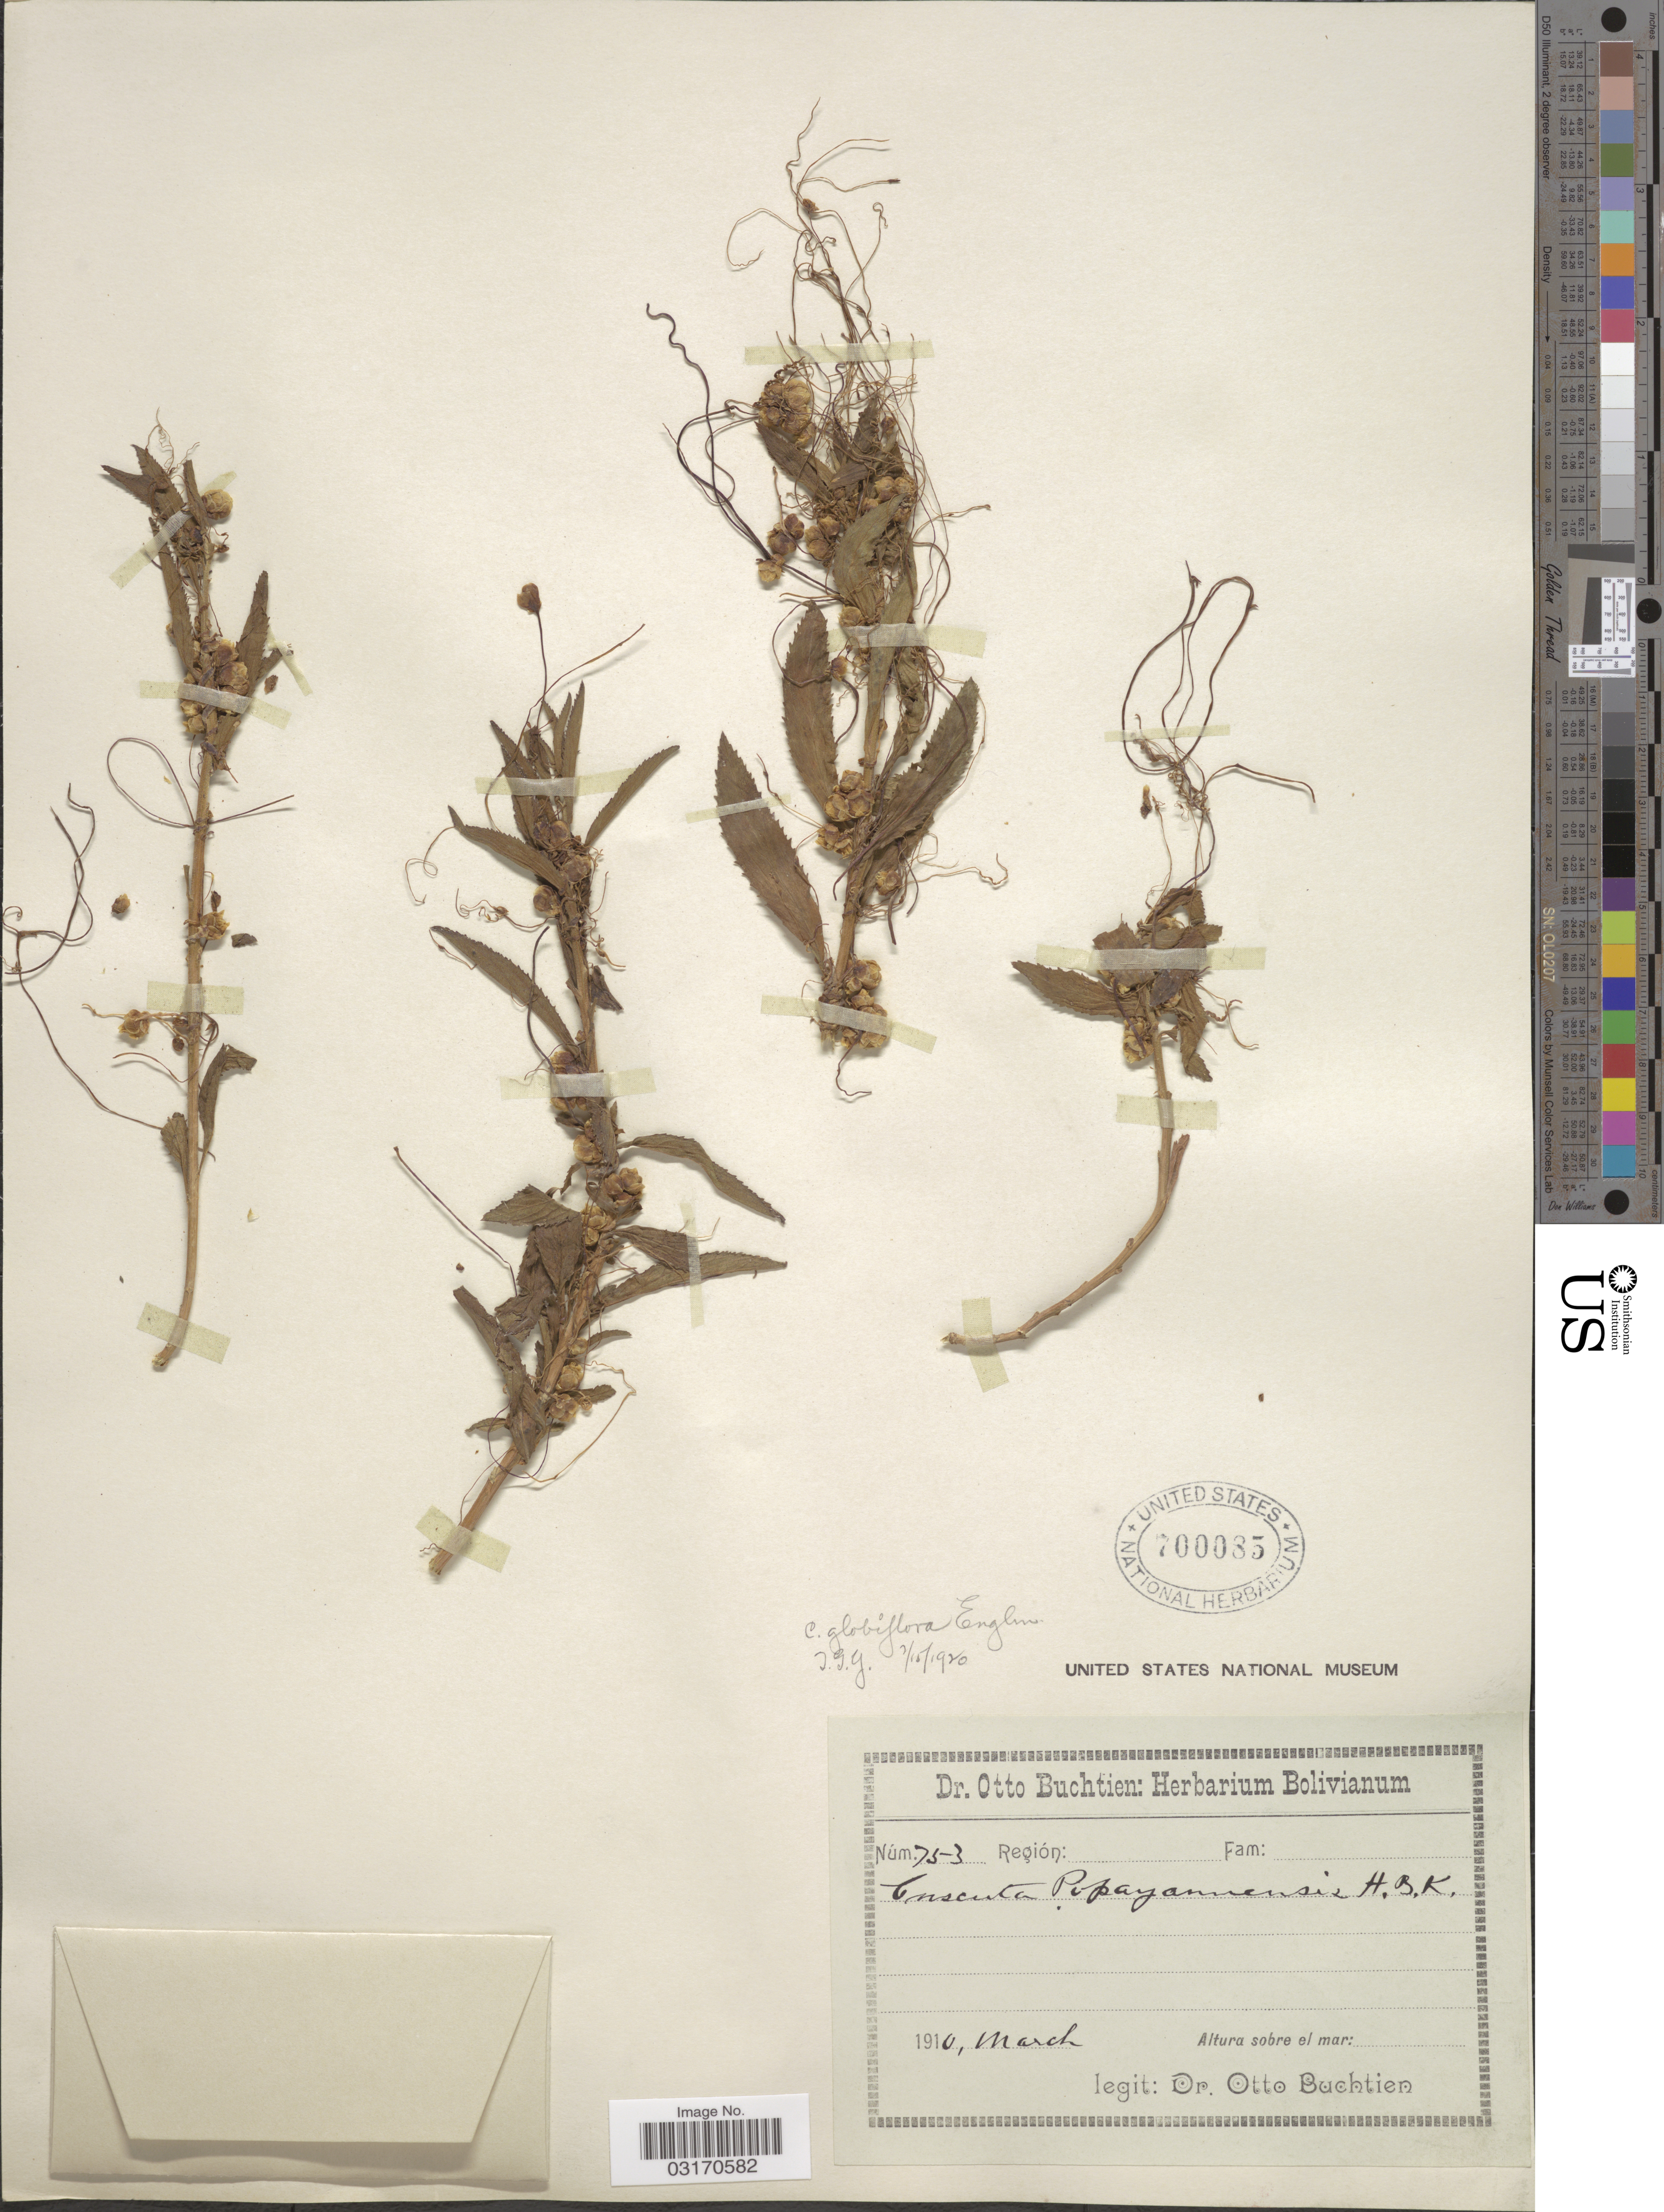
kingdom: Plantae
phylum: Tracheophyta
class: Magnoliopsida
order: Solanales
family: Convolvulaceae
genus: Cuscuta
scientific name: Cuscuta globiflora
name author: Engelm.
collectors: O. Buchtien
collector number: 753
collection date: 1910-03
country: Bolivia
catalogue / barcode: US 700085